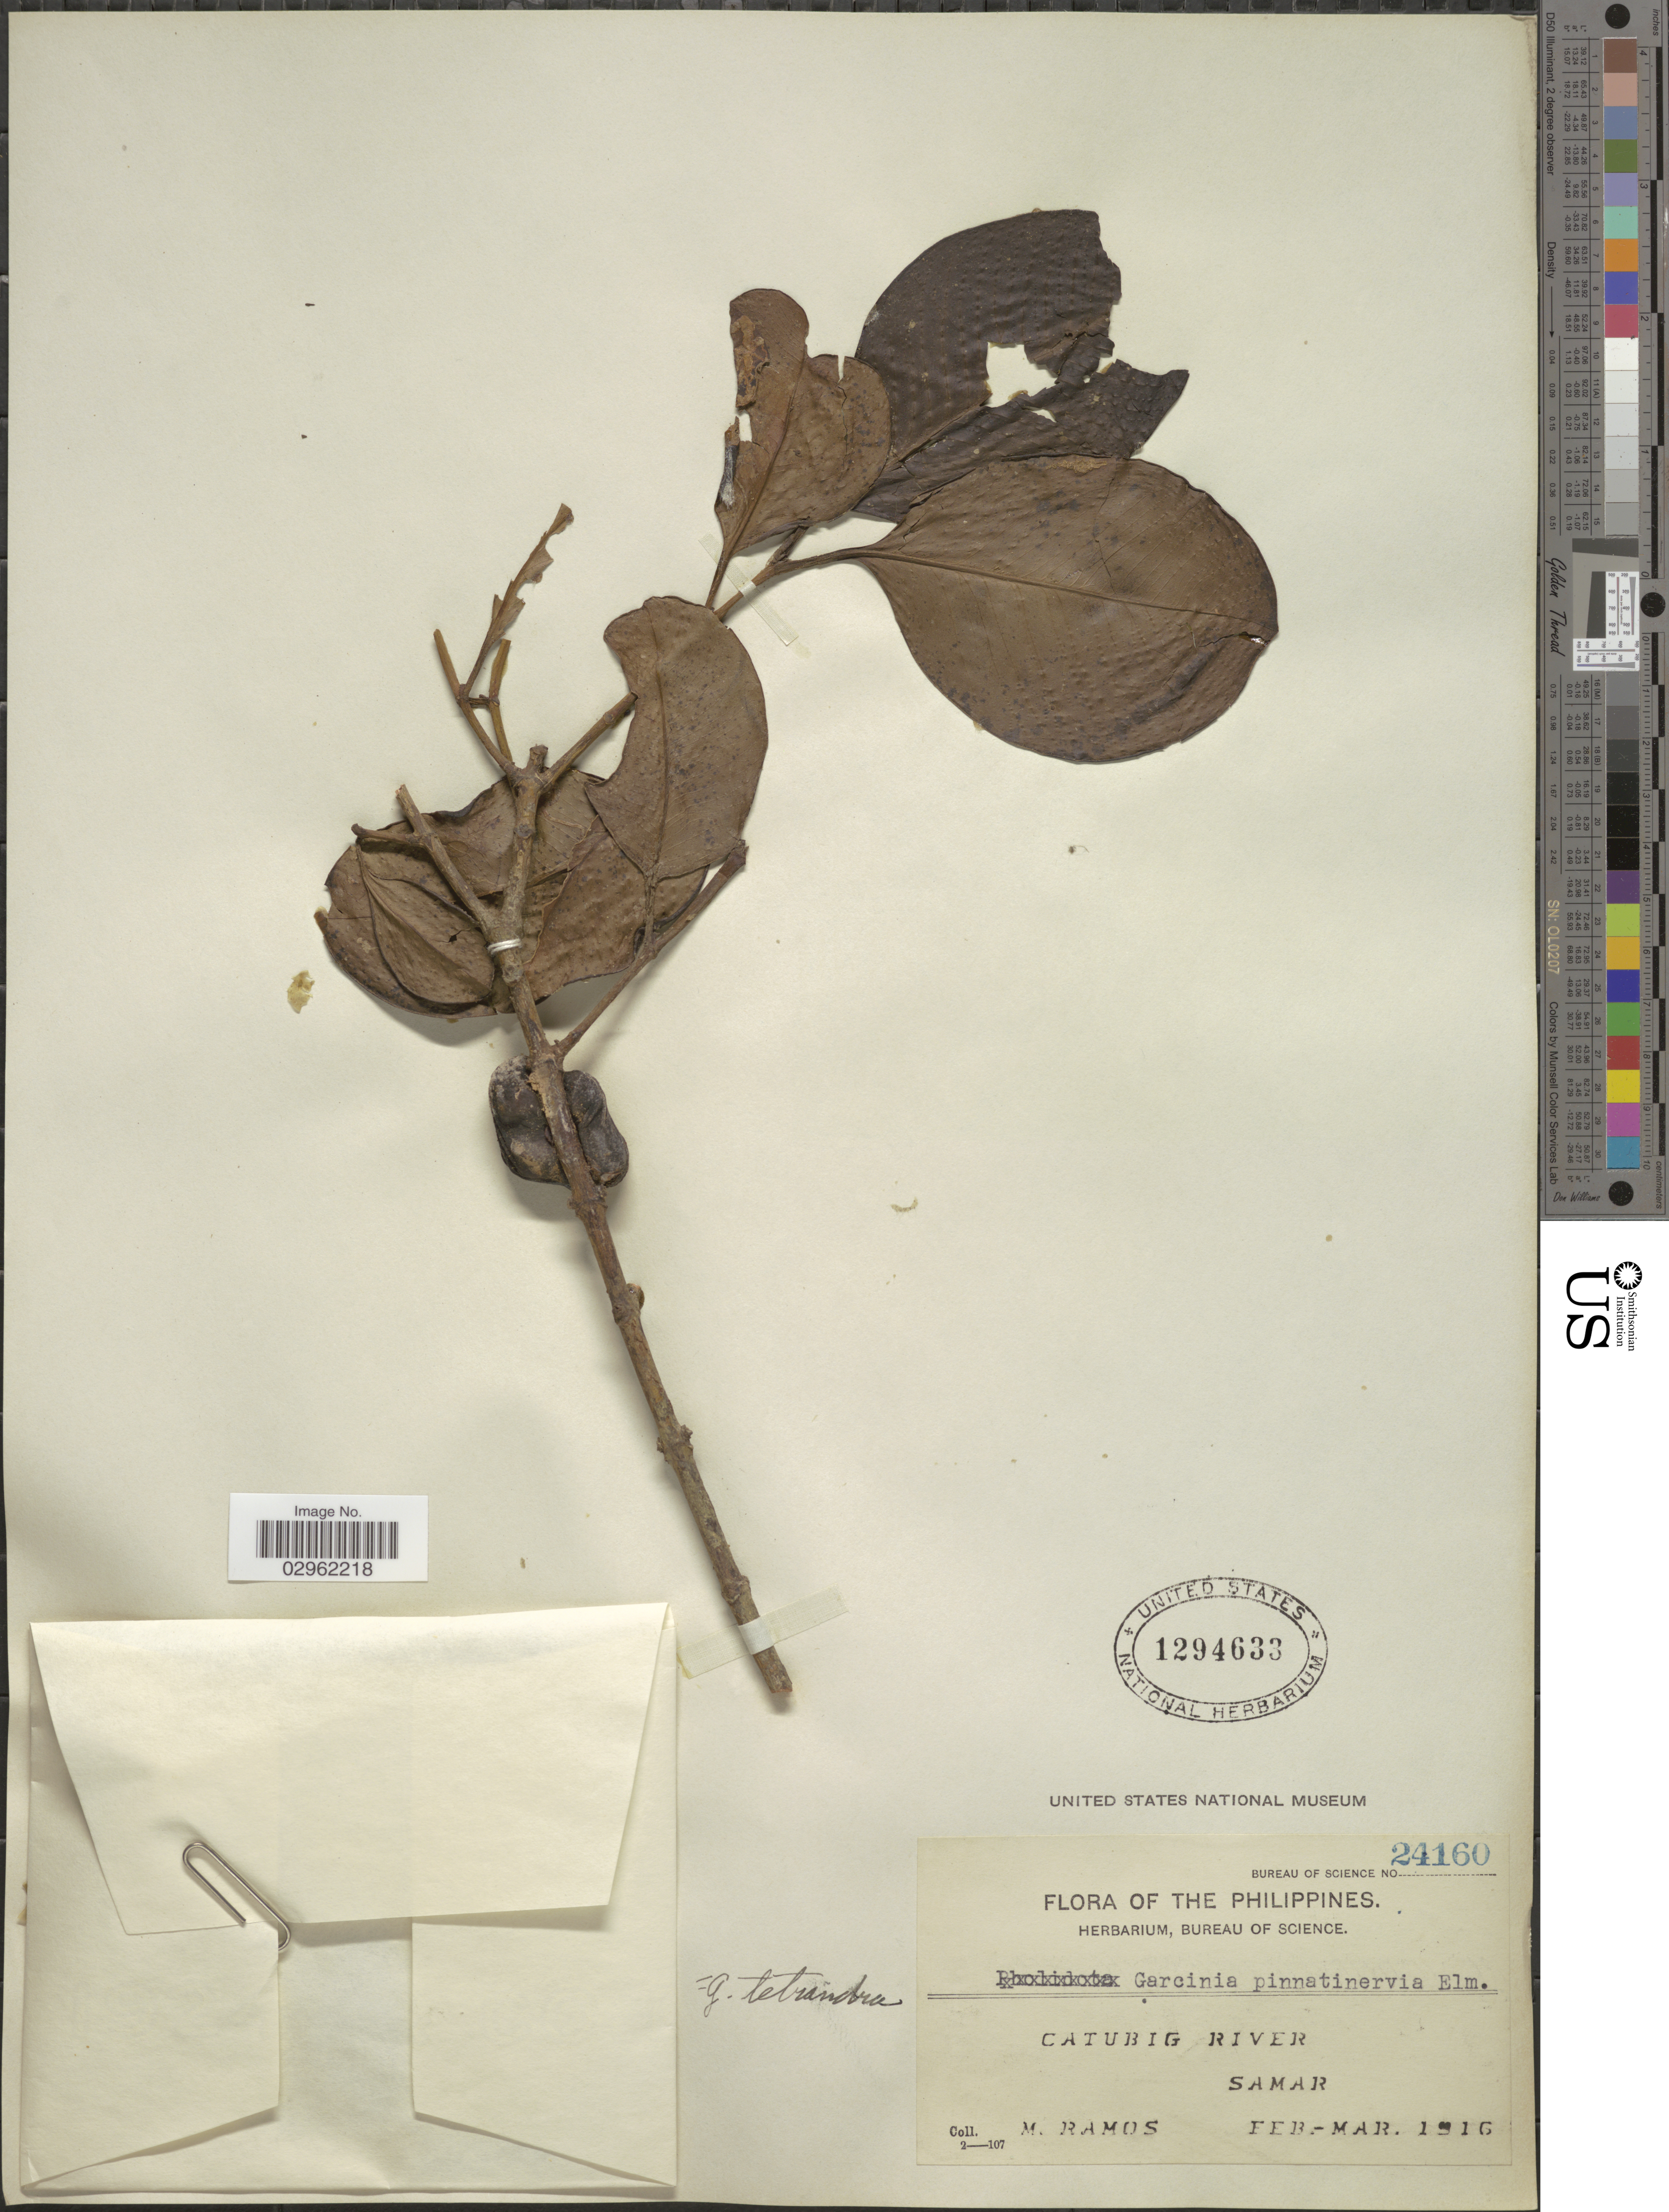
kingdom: Plantae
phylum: Tracheophyta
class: Magnoliopsida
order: Malpighiales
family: Clusiaceae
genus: Garcinia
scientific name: Garcinia tetrandra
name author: Pierre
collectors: M. Ramos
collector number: Bureau of Science 24160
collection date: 1916-02/1916-03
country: Philippines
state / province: Eastern Visayas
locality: Catubig River, Samar.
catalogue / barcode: US 1294633